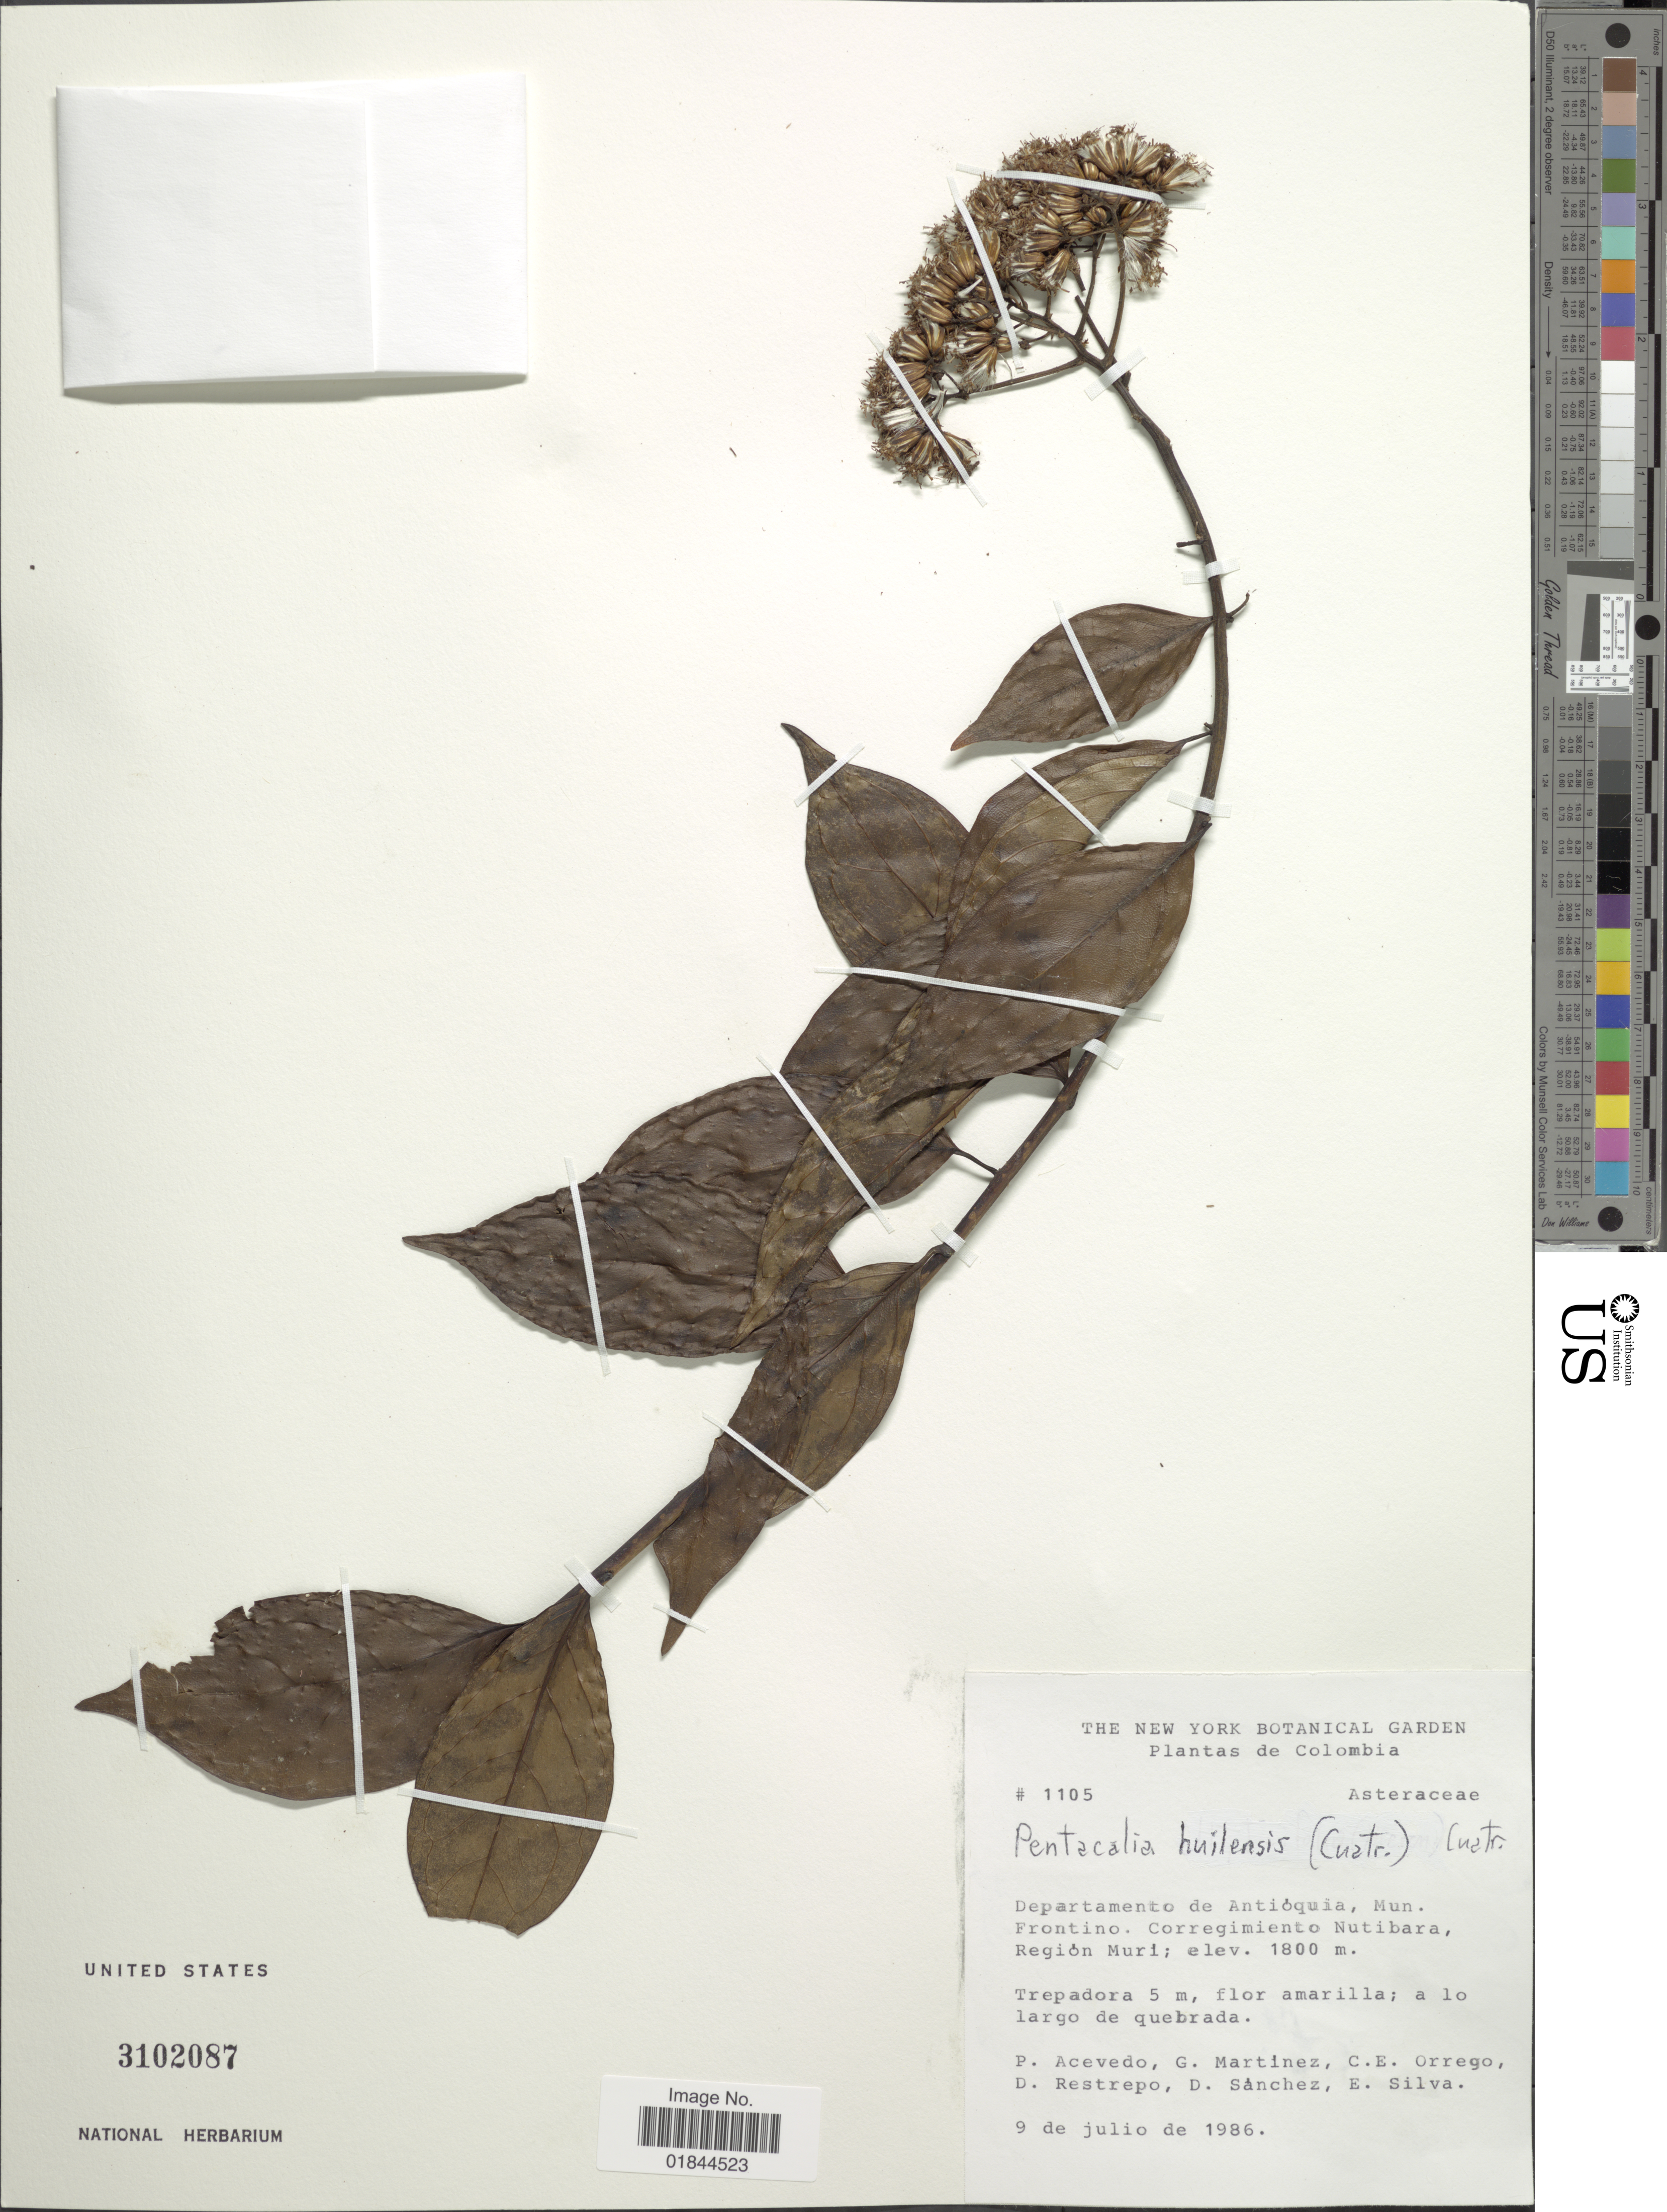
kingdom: Plantae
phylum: Tracheophyta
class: Magnoliopsida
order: Asterales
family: Asteraceae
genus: Pentacalia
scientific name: Pentacalia huilensis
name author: (Cuatrec.) Cuatrec.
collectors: P. Acevedo-Rodr., G. Martinez, C. Orrego, D. Restrepo & et al.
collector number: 1105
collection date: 1986-07-09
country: Colombia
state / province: Antioquia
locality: Mun. Frontino, Corregimiento Nutibara, Region Muri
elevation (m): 1800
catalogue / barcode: US 3102087